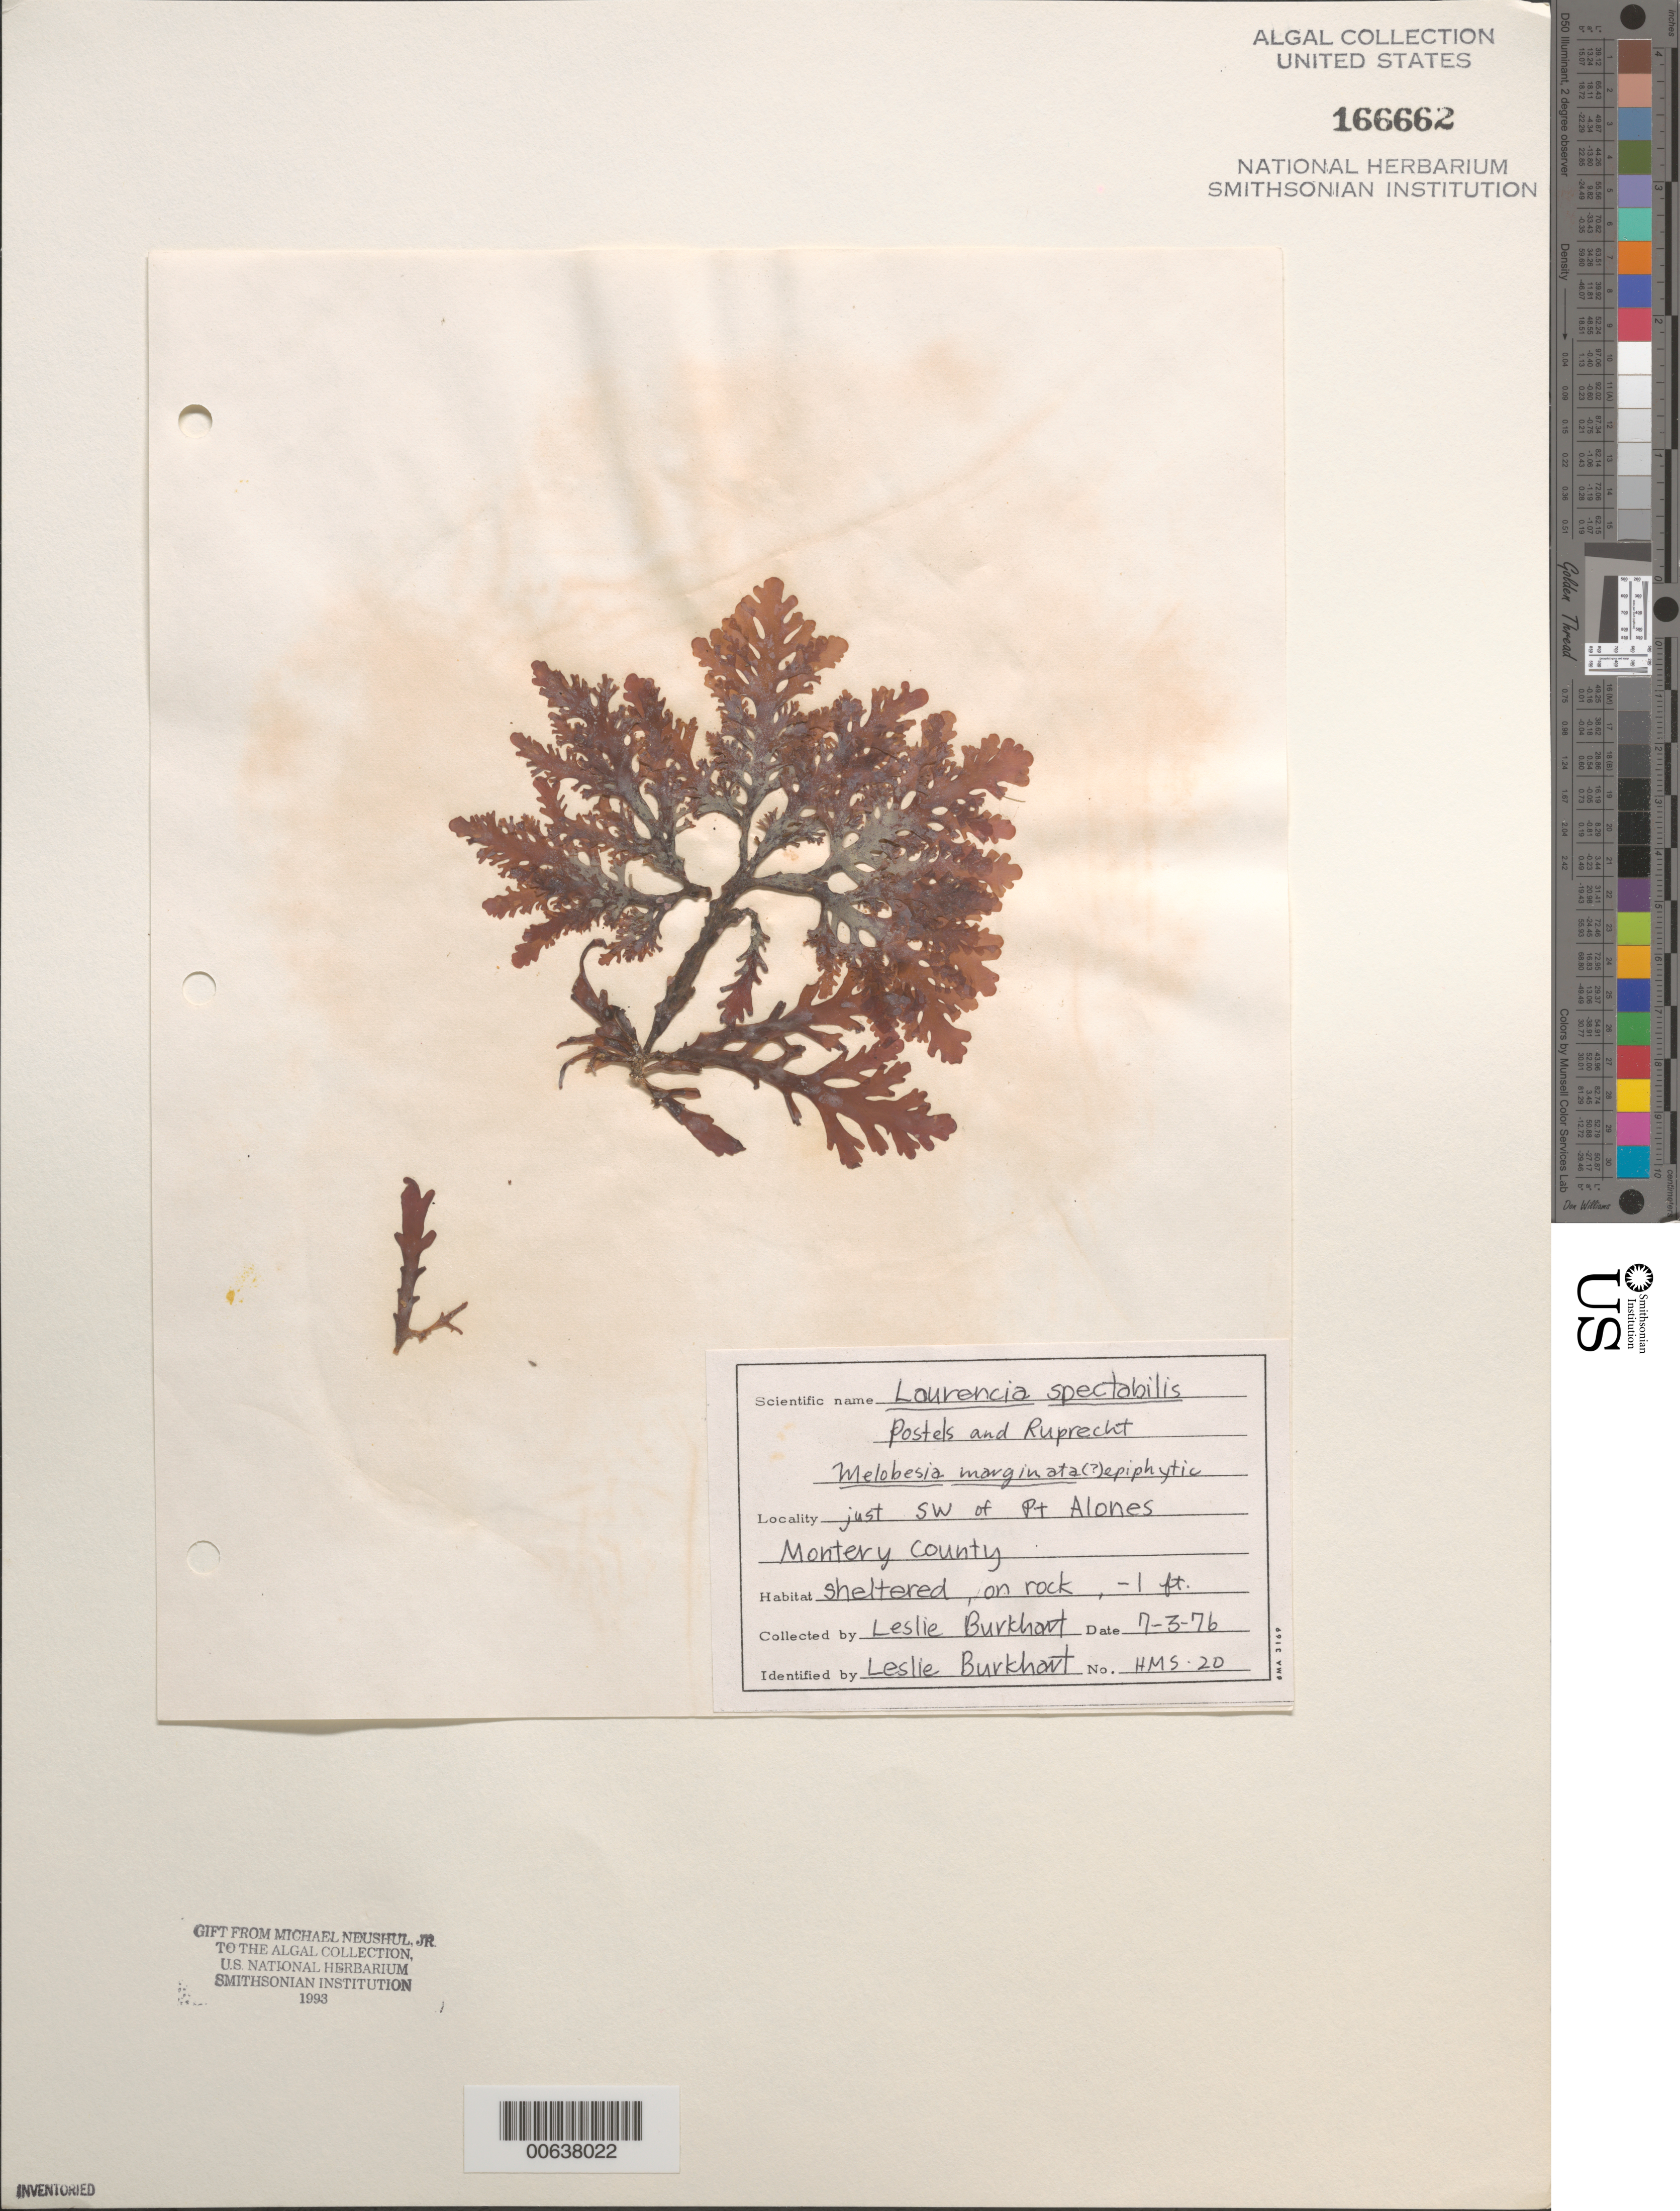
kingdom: Plantae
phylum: Rhodophyta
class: Florideophyceae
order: Ceramiales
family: Rhodomelaceae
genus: Osmundea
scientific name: Osmundea spectabilis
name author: (Postels & Rupr.) K.W. Nam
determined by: Algae name updating Project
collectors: L. Burkhart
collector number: HMS 20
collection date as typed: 03 Jul 1976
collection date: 1976-07-03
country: United States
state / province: California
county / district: Monterey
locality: Just southwest of Point Alones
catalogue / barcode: US 166662